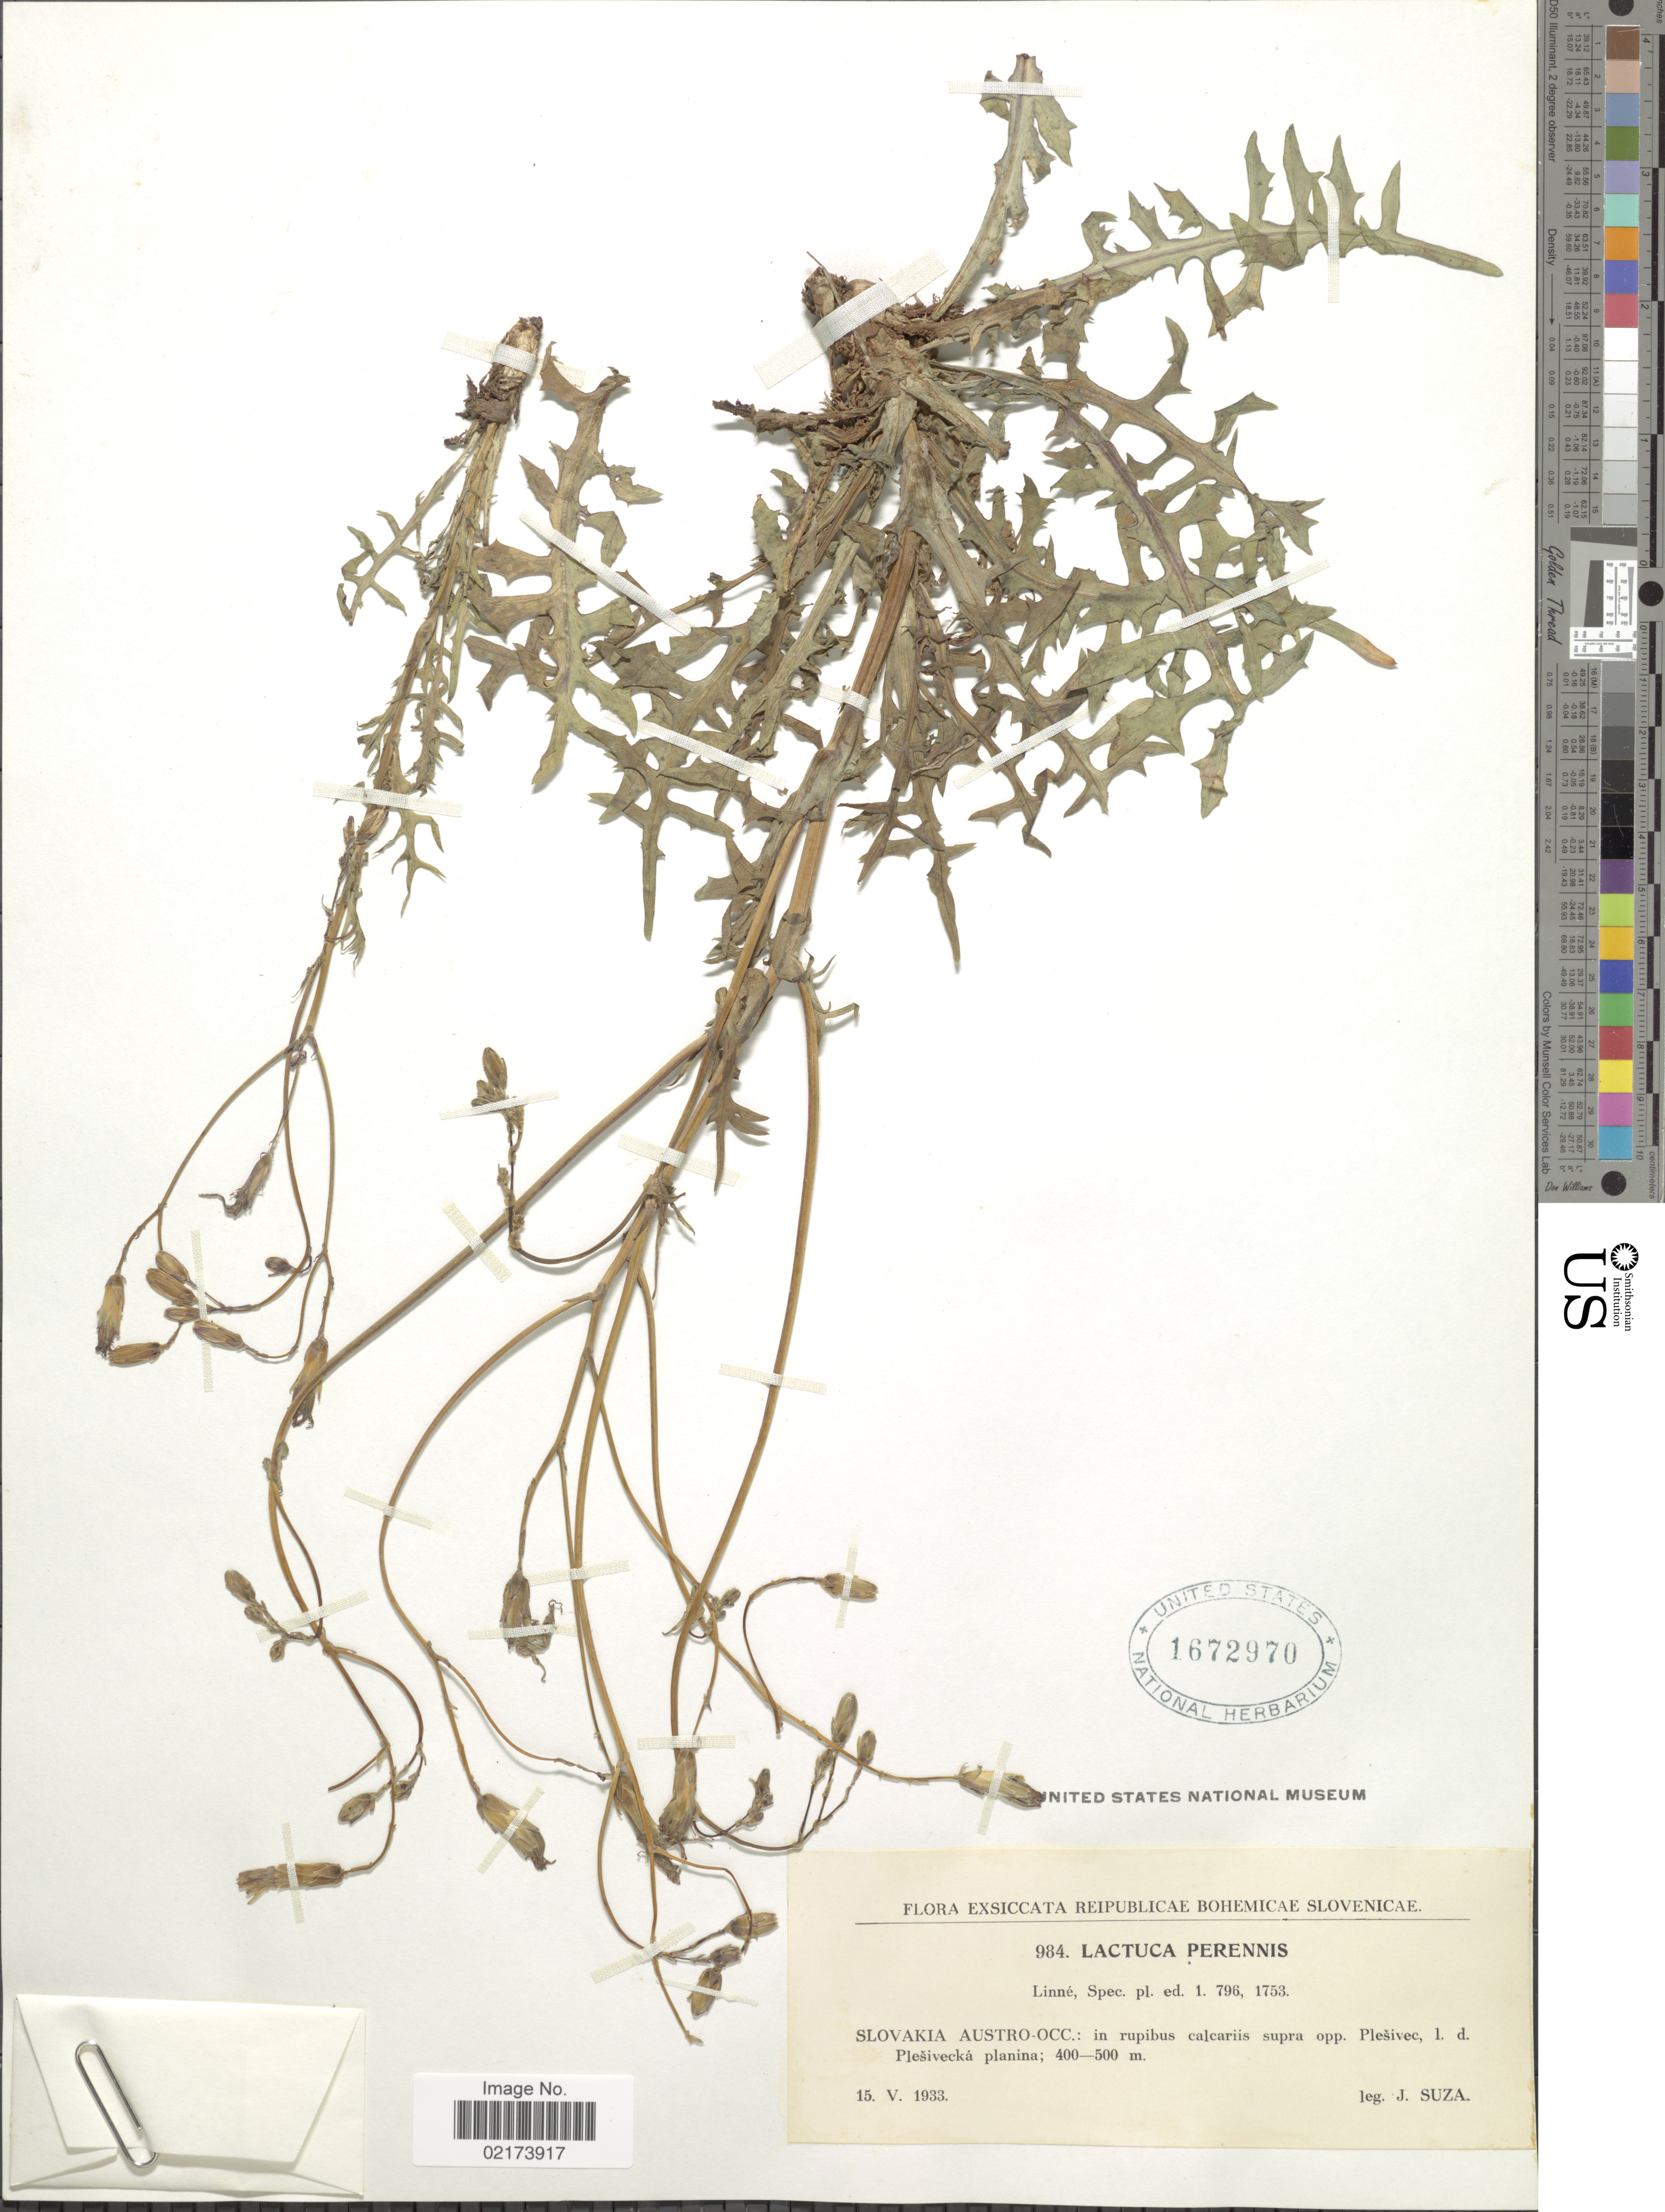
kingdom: Plantae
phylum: Tracheophyta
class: Magnoliopsida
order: Asterales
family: Asteraceae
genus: Lactuca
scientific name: Lactuca perennis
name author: L.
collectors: J. Suza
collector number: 984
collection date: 1933-05-15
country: Slovakia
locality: Reipublicae BOhemicae Slovenicae, Slovakia Austro-Occ., opp. Plesivec, 1. d. Plesivecka planina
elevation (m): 400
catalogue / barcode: US 1672970